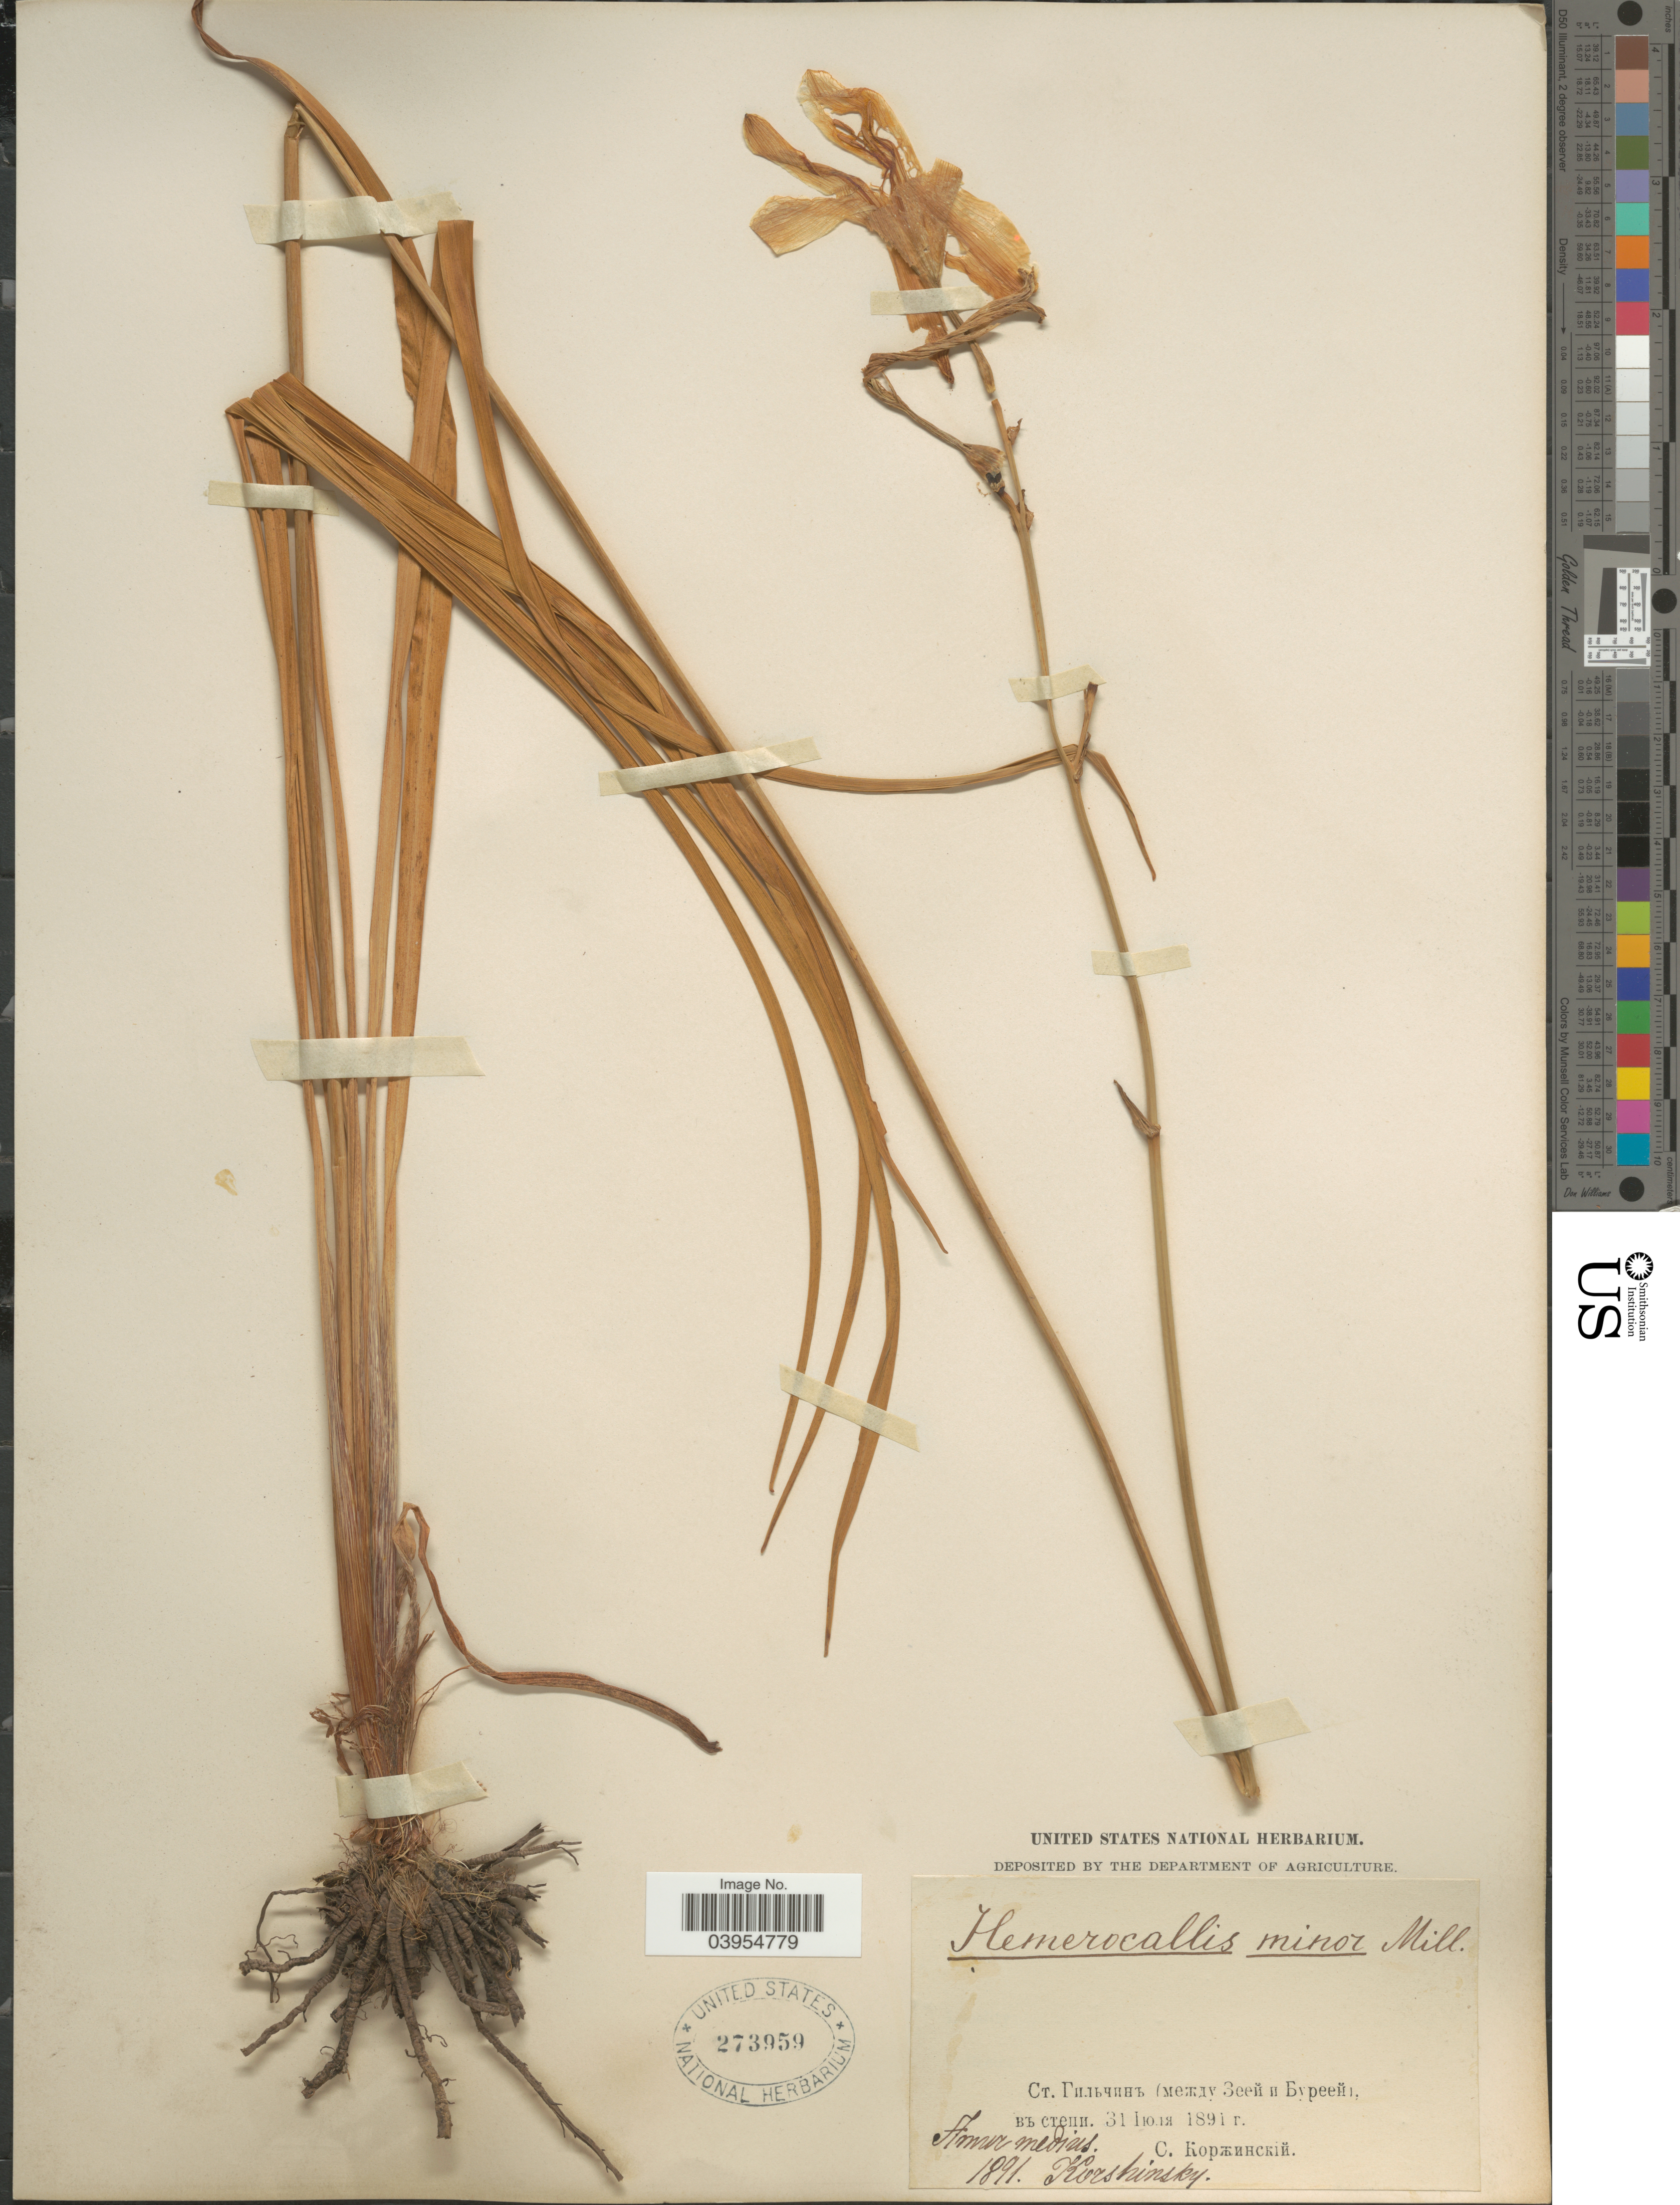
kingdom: Plantae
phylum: Tracheophyta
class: Liliopsida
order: Asparagales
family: Asphodelaceae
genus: Hemerocallis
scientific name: Hemerocallis minor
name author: Mill.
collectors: S. Korzhinskiy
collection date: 1891-07-31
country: Russian Federation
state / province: Amur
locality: Gilchin between Zeya and Bureya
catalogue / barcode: US 273959